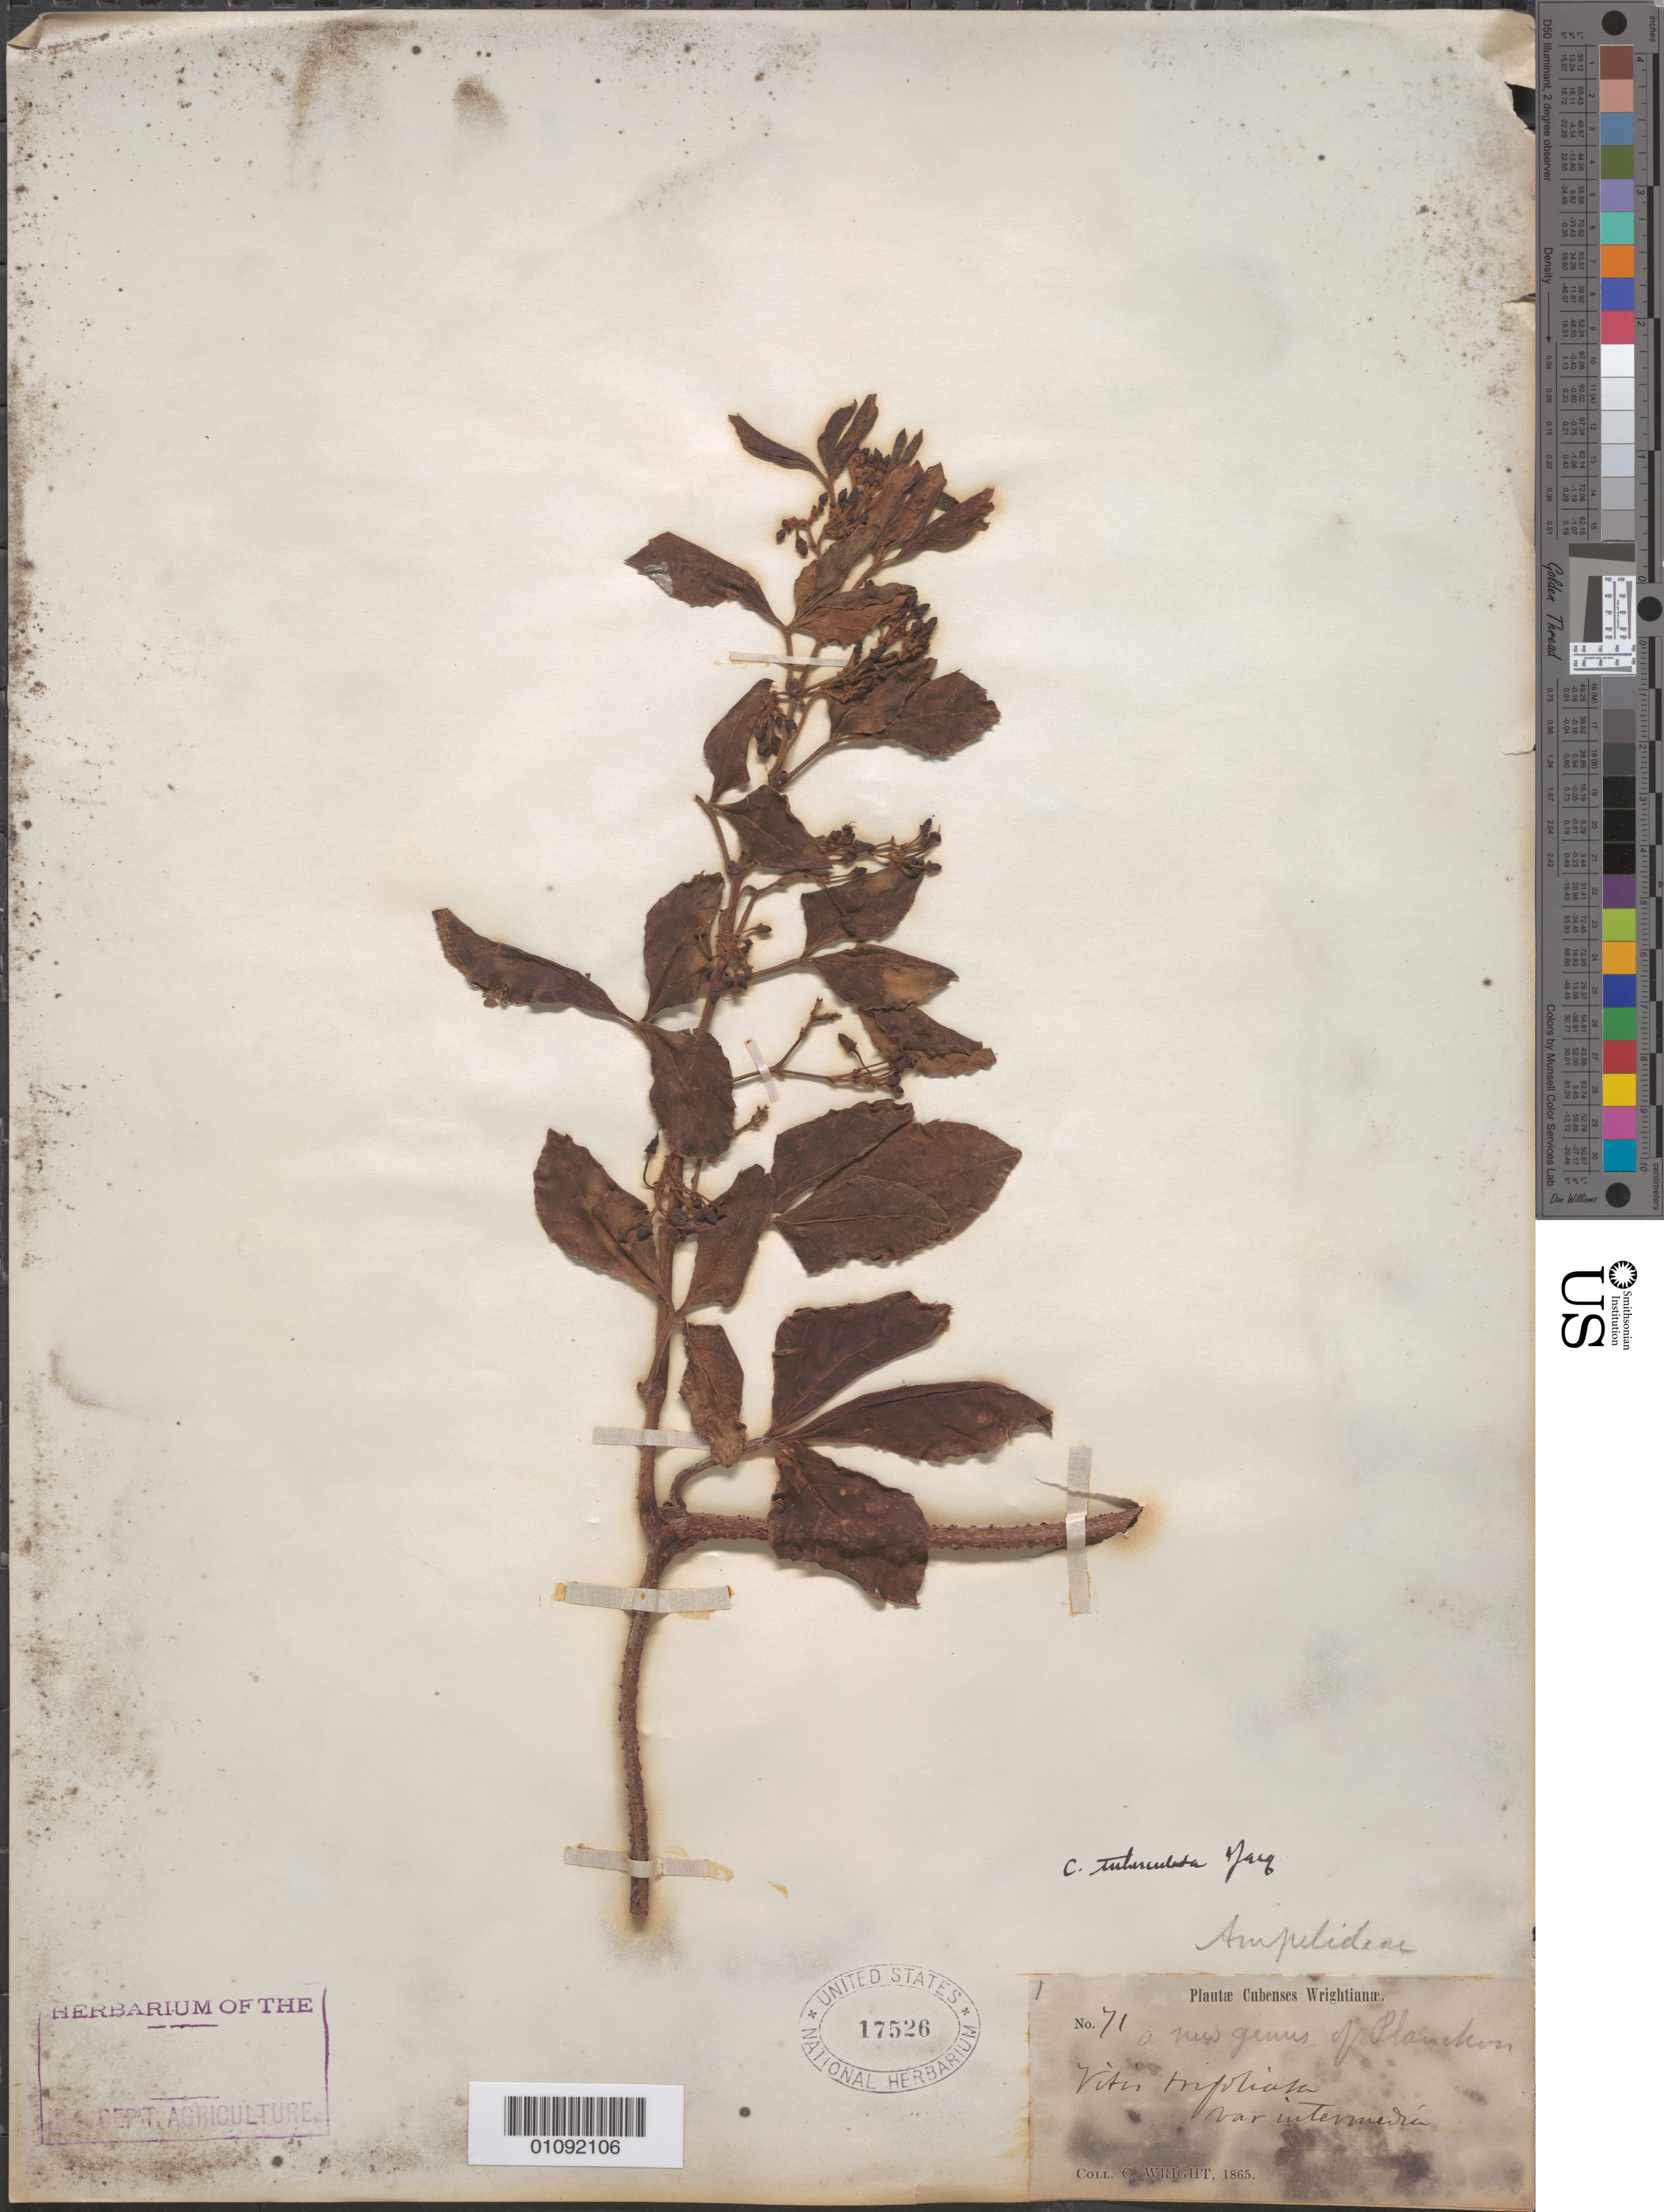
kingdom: Plantae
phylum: Tracheophyta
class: Magnoliopsida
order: Vitales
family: Vitaceae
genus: Cissus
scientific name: Cissus tuberculata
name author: Jacq.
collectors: C. Wright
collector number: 71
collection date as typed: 1865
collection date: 1865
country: Cuba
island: Cuba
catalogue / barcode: US 17526